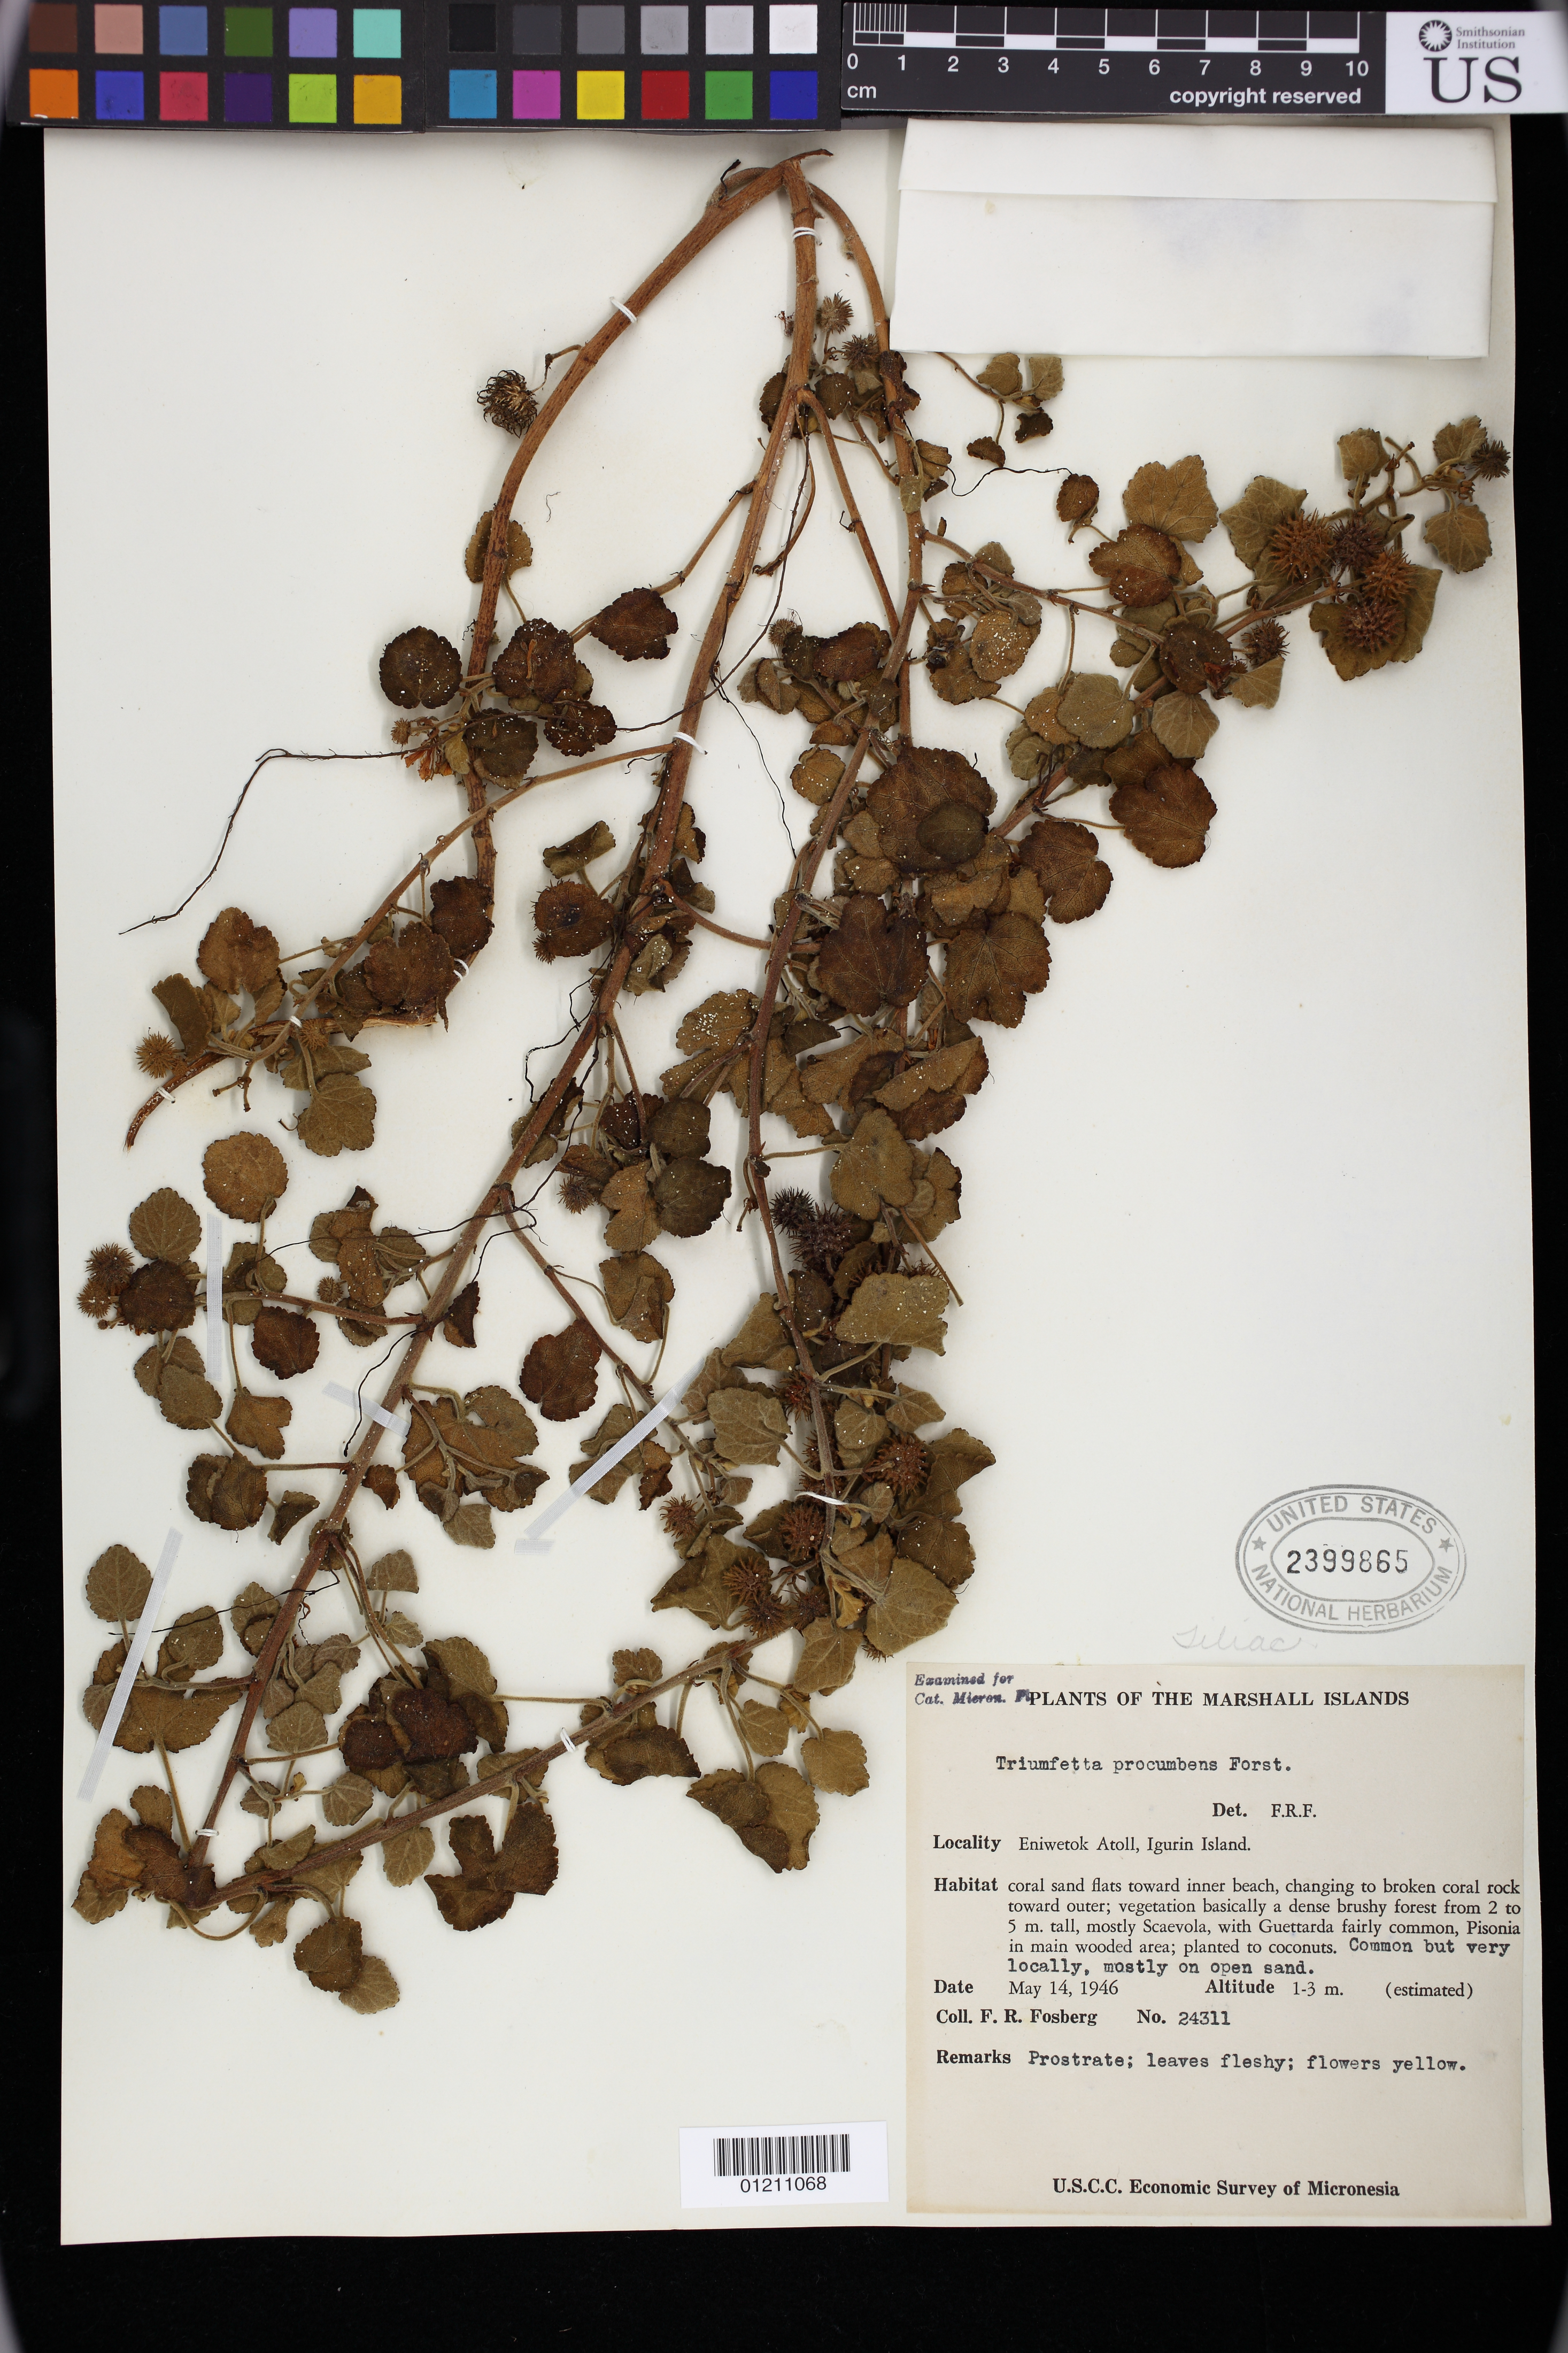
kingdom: Plantae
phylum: Tracheophyta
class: Magnoliopsida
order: Malvales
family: Malvaceae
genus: Triumfetta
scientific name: Triumfetta procumbens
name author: G. Forst.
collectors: F. R. Fosberg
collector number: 24311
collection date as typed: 14 May 1946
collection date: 1946-05-14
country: Marshall Islands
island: Enewetak Atoll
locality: Marshall Islands: Eniwetok Atoll, Igurin Island..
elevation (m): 1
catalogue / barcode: US 2399865